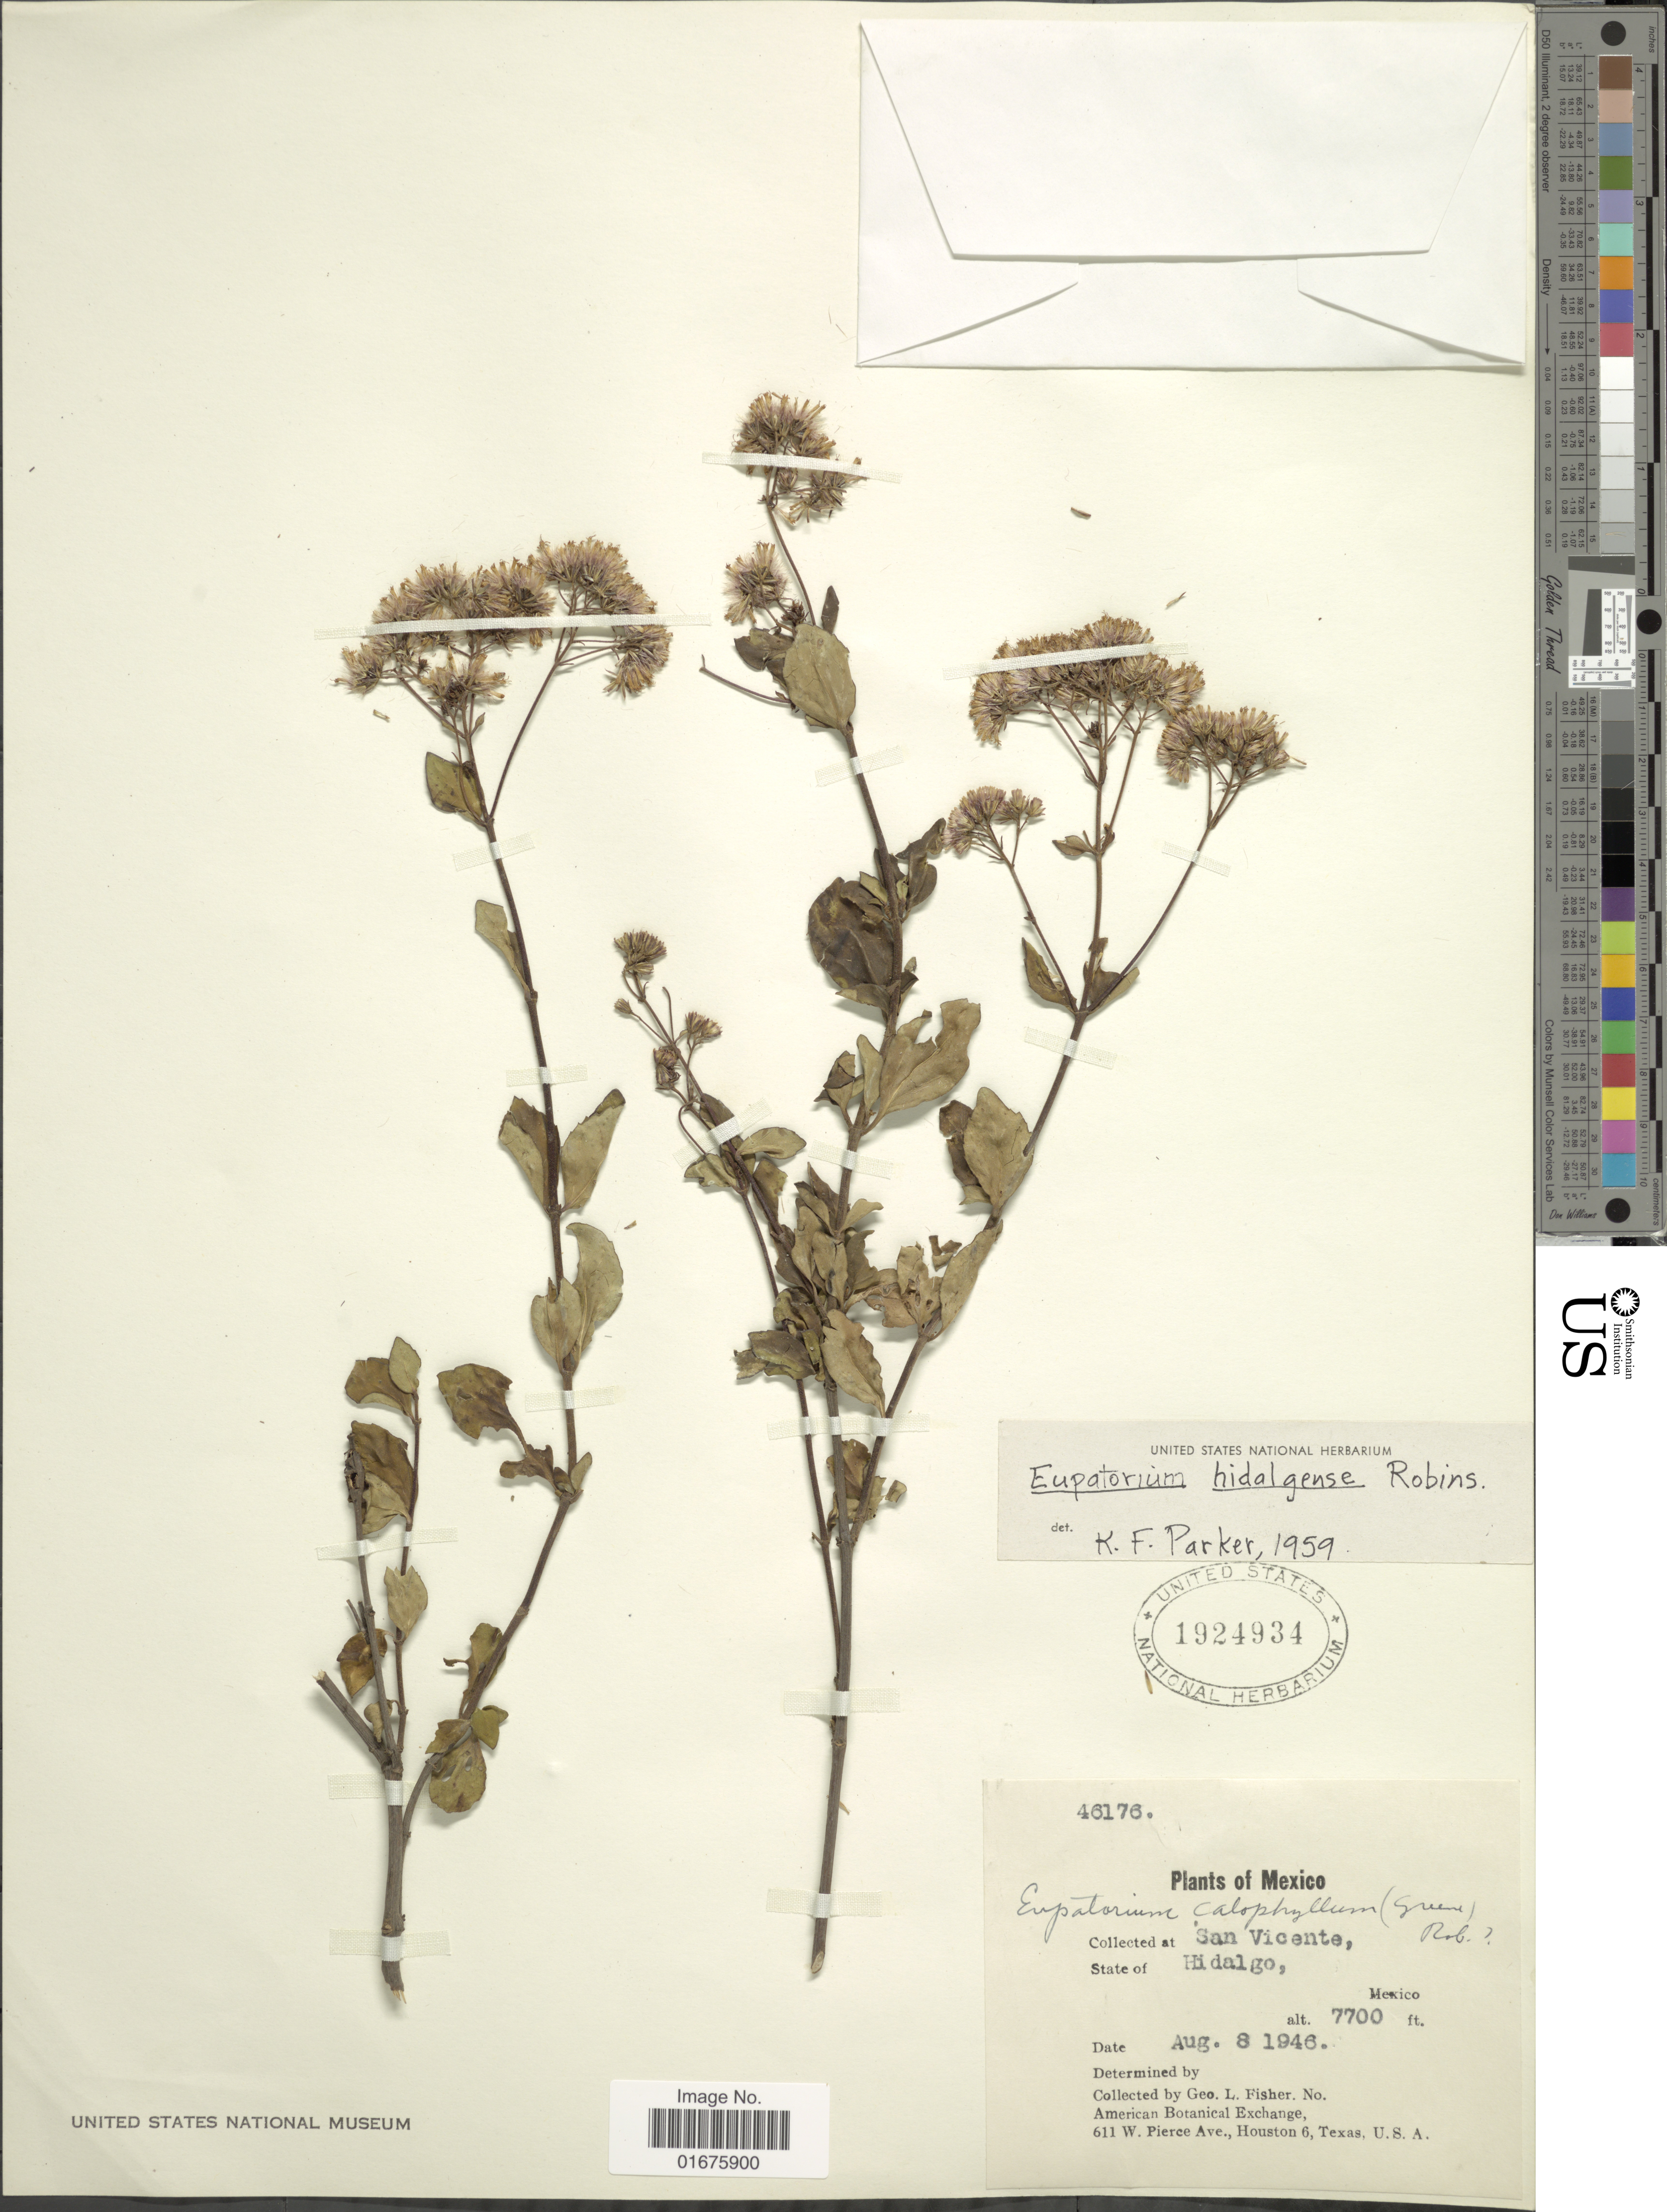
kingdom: Plantae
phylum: Tracheophyta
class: Magnoliopsida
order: Asterales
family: Asteraceae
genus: Ageratina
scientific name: Ageratina hidalgensis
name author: (B.L. Rob.) R.M. King & H. Rob.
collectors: G. L. Fisher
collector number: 46176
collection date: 1946-08-08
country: Mexico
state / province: Hidalgo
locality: San Vicente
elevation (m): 2347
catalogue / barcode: US 1924934